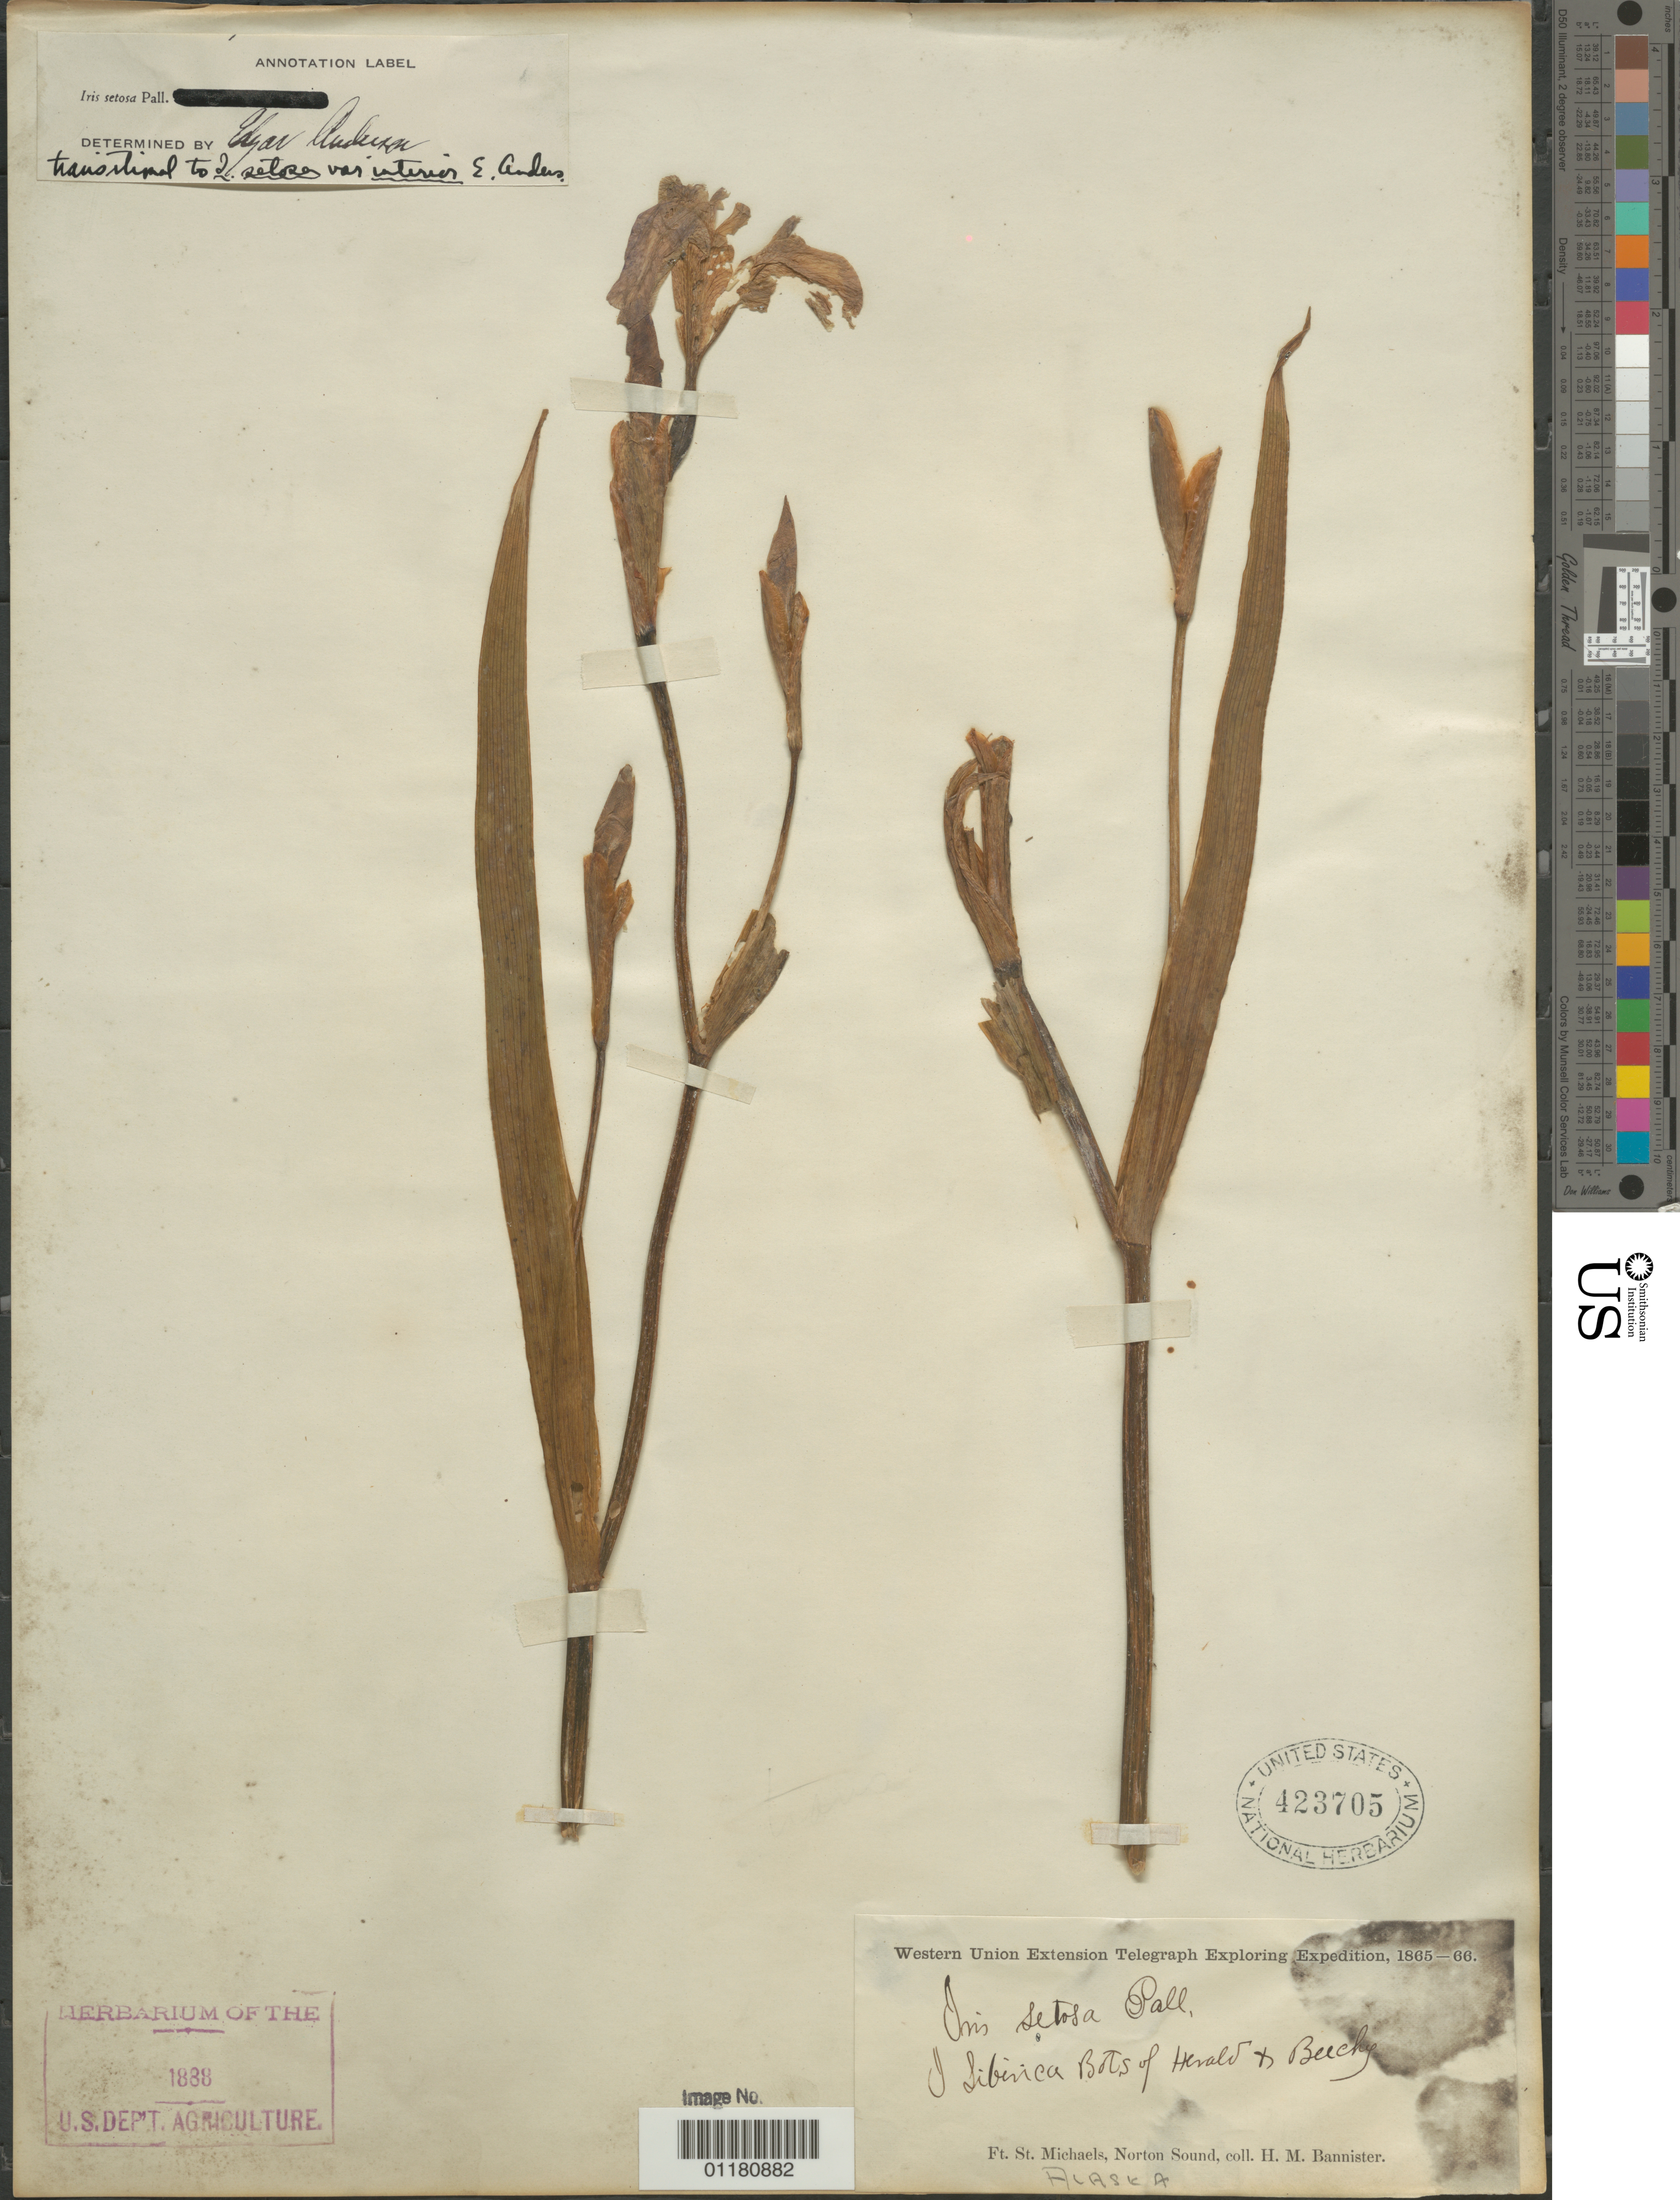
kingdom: Plantae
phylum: Tracheophyta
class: Liliopsida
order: Asparagales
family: Iridaceae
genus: Iris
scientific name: Iris setosa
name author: Pall. ex Link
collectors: H. Bannister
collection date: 1865/1866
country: United States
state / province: Alaska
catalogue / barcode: US 423705